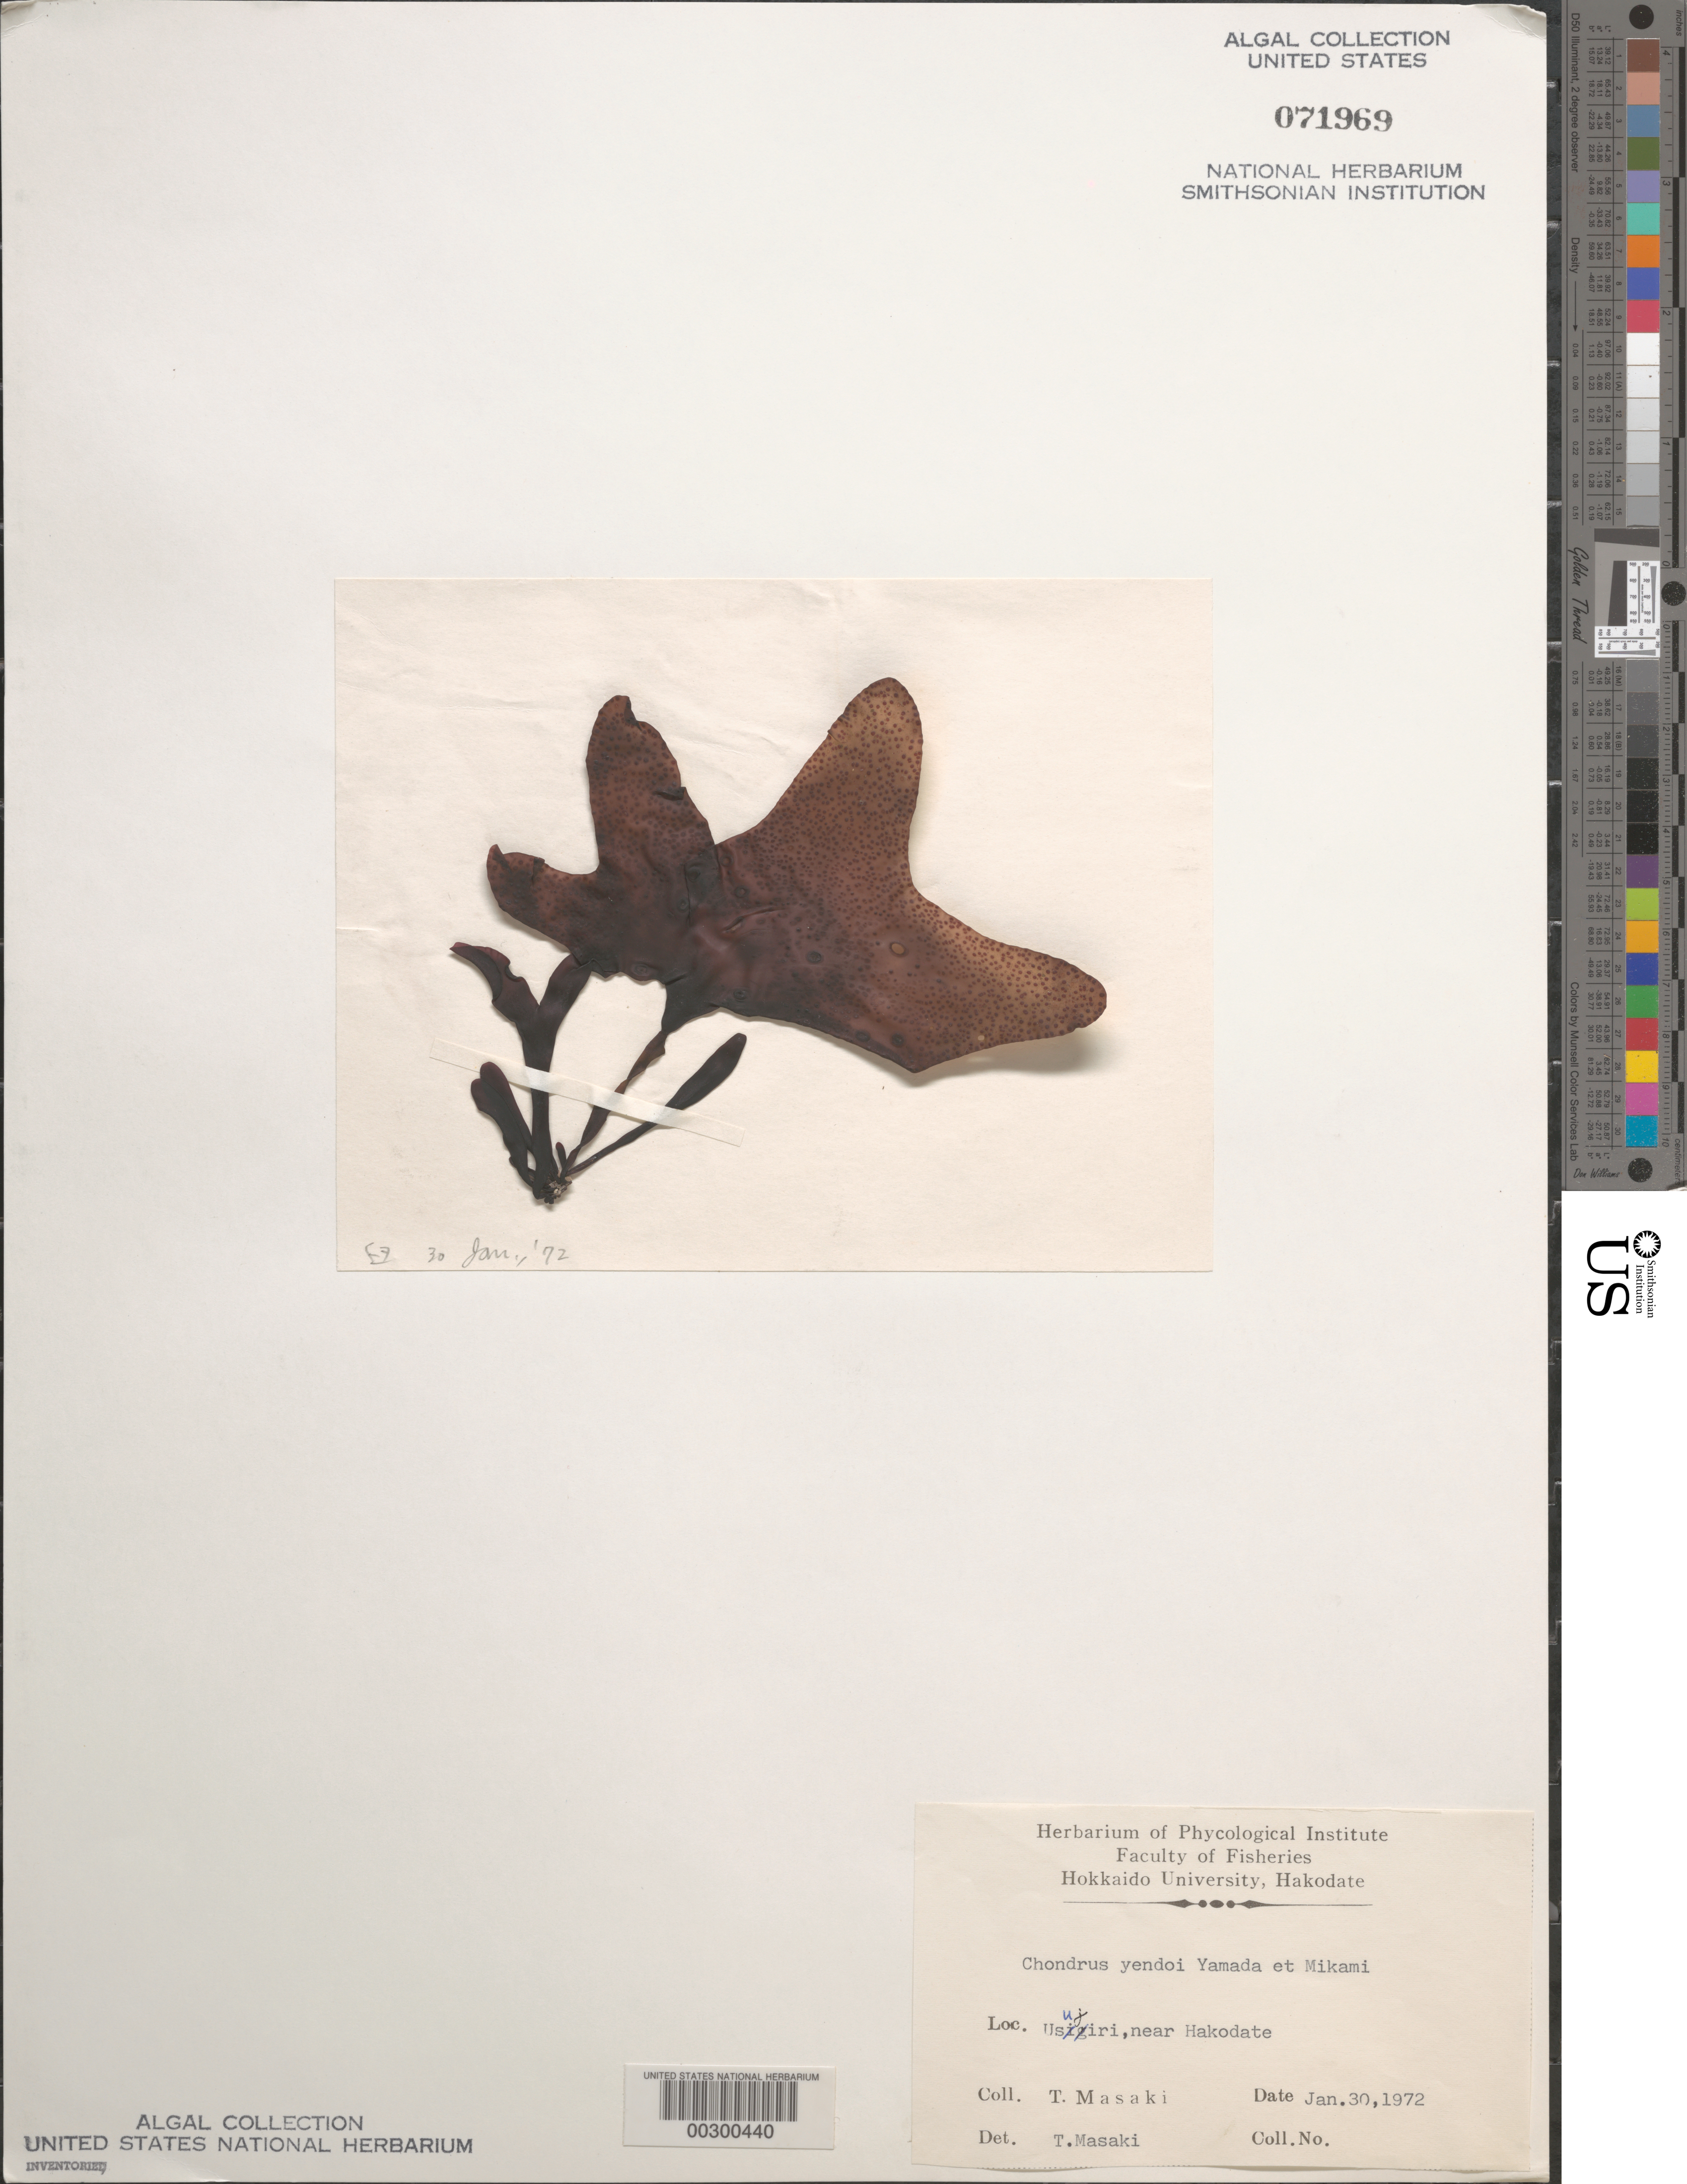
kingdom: Plantae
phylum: Rhodophyta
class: Florideophyceae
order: Gigartinales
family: Gigartinaceae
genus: Chondrus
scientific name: Chondrus yendoi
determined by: Masaki, T.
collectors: T. Masaki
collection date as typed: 30 Jan 1972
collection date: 1972-01-30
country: Japan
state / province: Hokkaido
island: Hokkaido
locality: Usujiri, near Hakodate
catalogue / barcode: US 71969